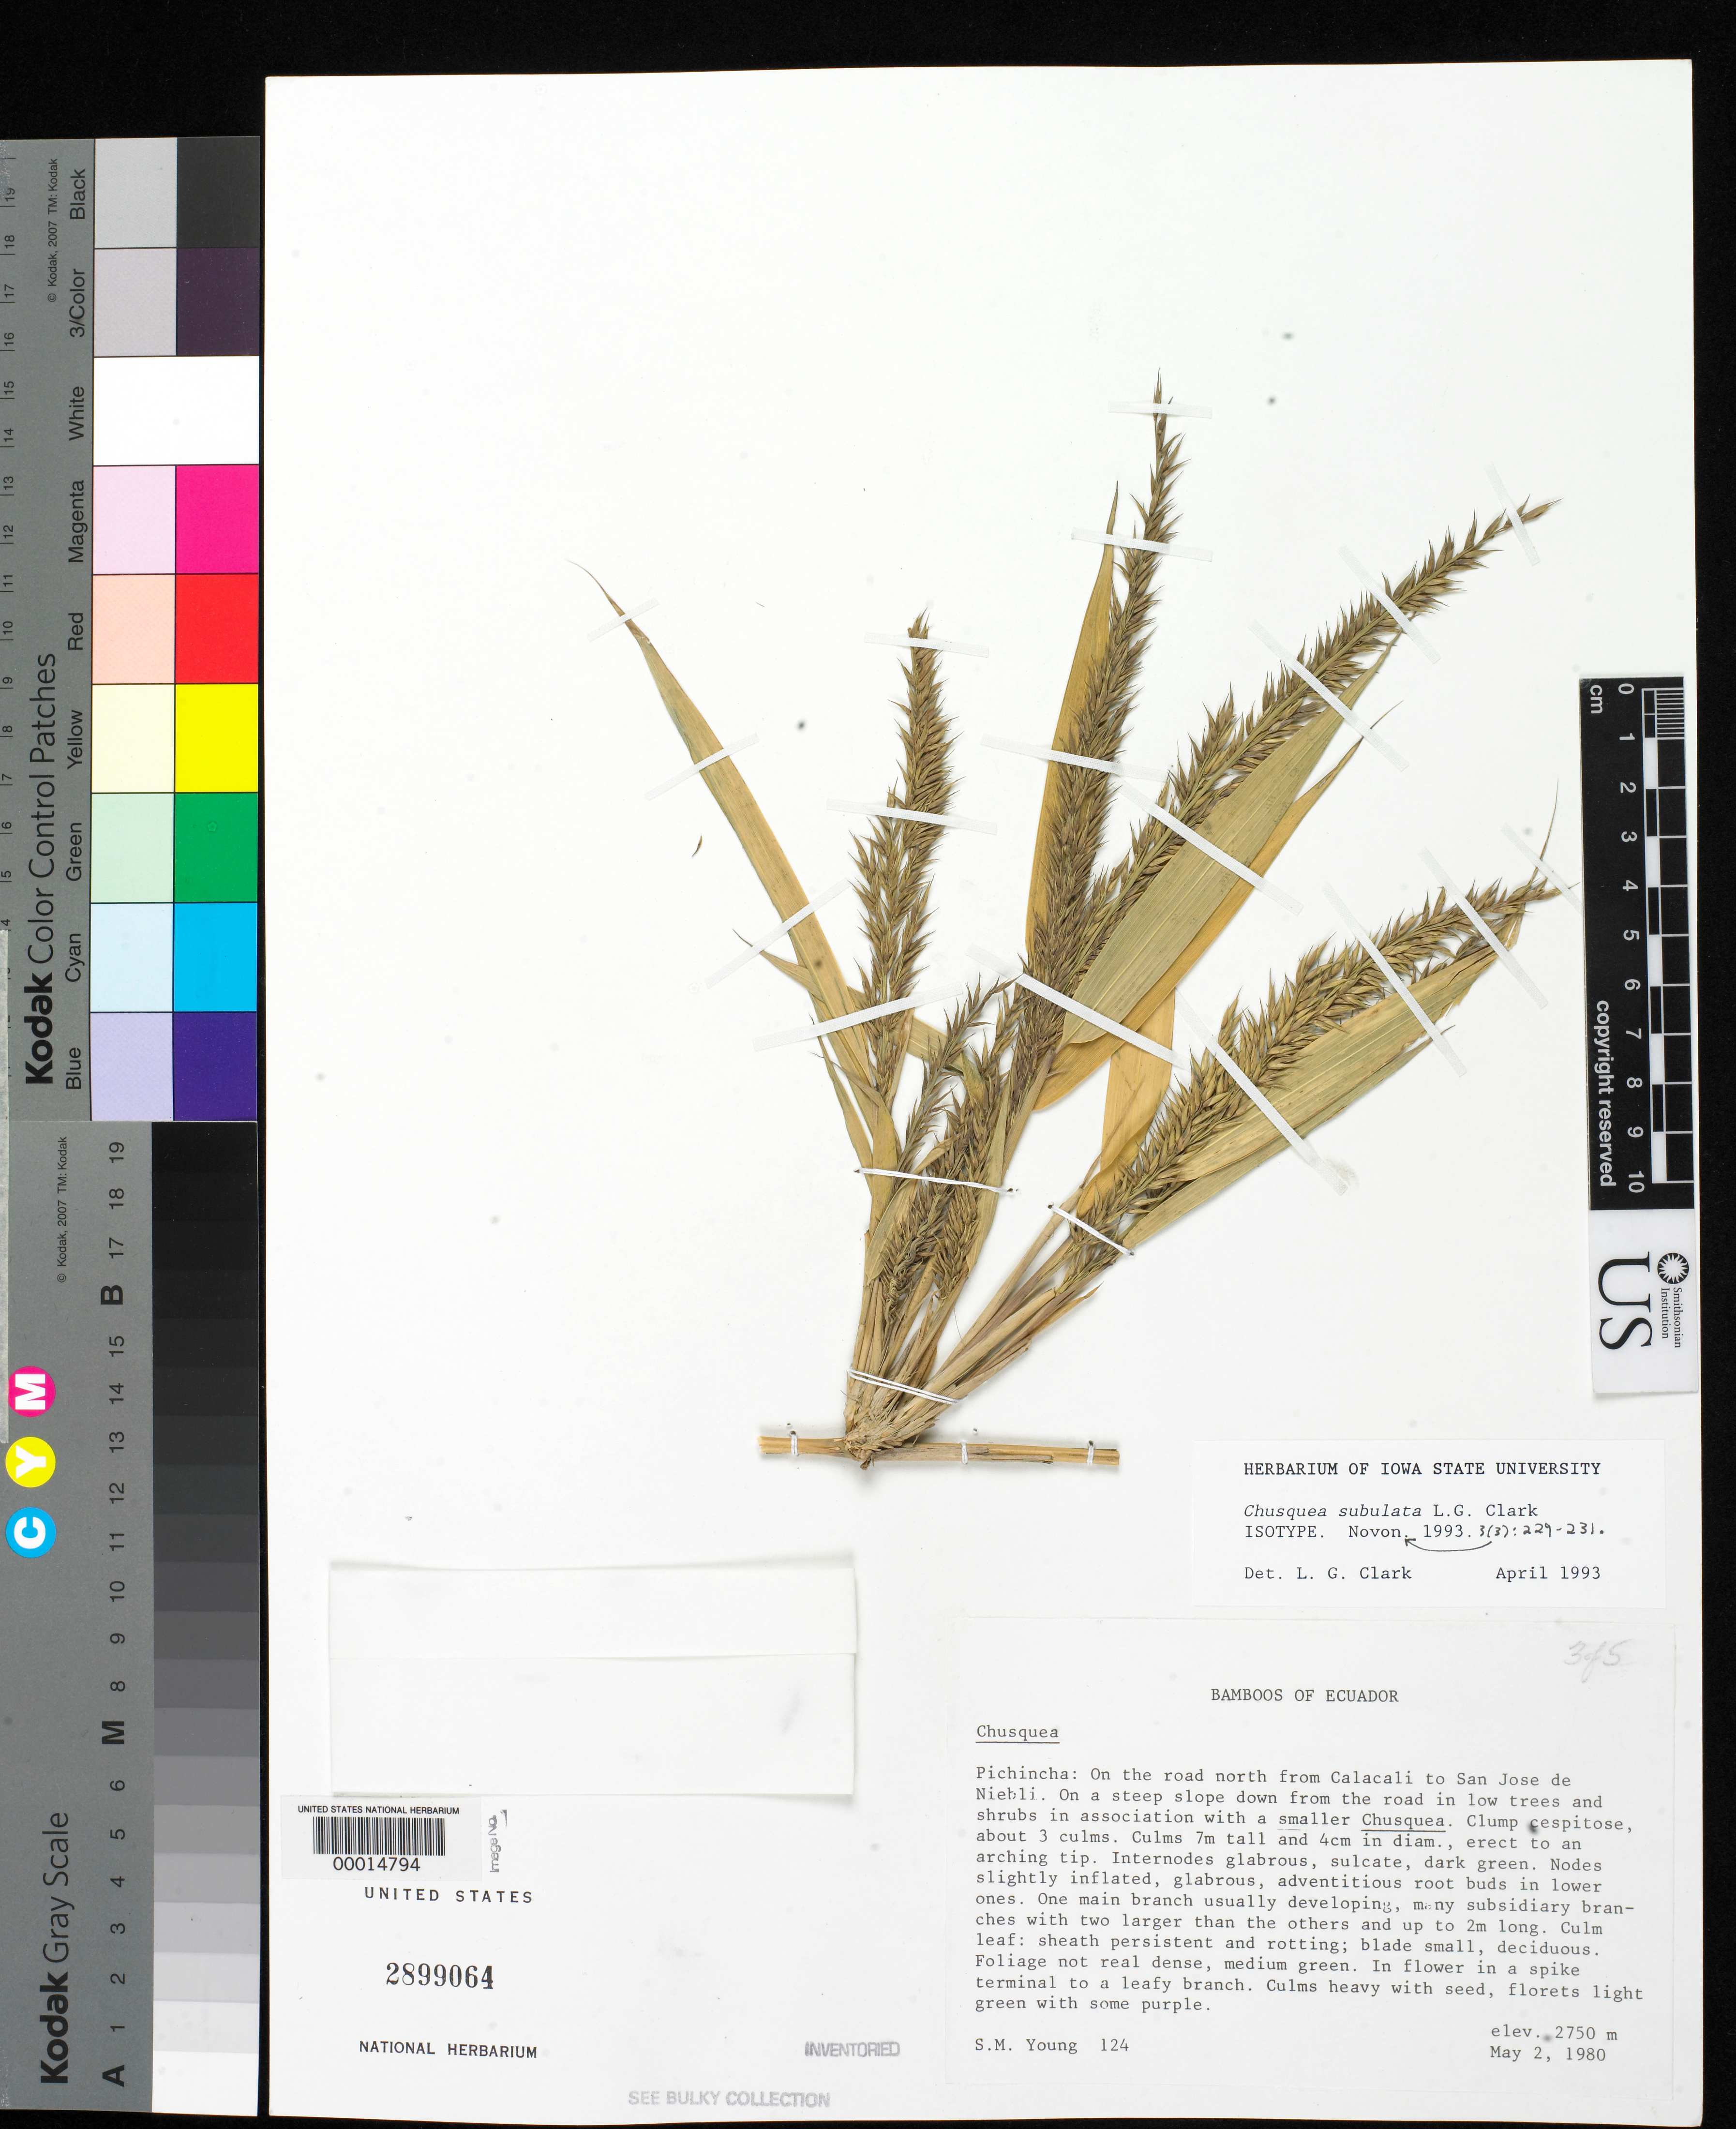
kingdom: Plantae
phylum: Tracheophyta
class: Liliopsida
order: Poales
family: Poaceae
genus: Chusquea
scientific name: Chusquea subulata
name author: L.G. Clark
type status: Isotype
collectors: S. Young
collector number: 124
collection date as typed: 02 May 1980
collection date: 1980-05-02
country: Ecuador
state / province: Pichincha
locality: Road north from CalaCali to San Jose de Niebli.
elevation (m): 2750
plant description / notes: Additional type material filed separately with bulky bamboos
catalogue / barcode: US 2899064